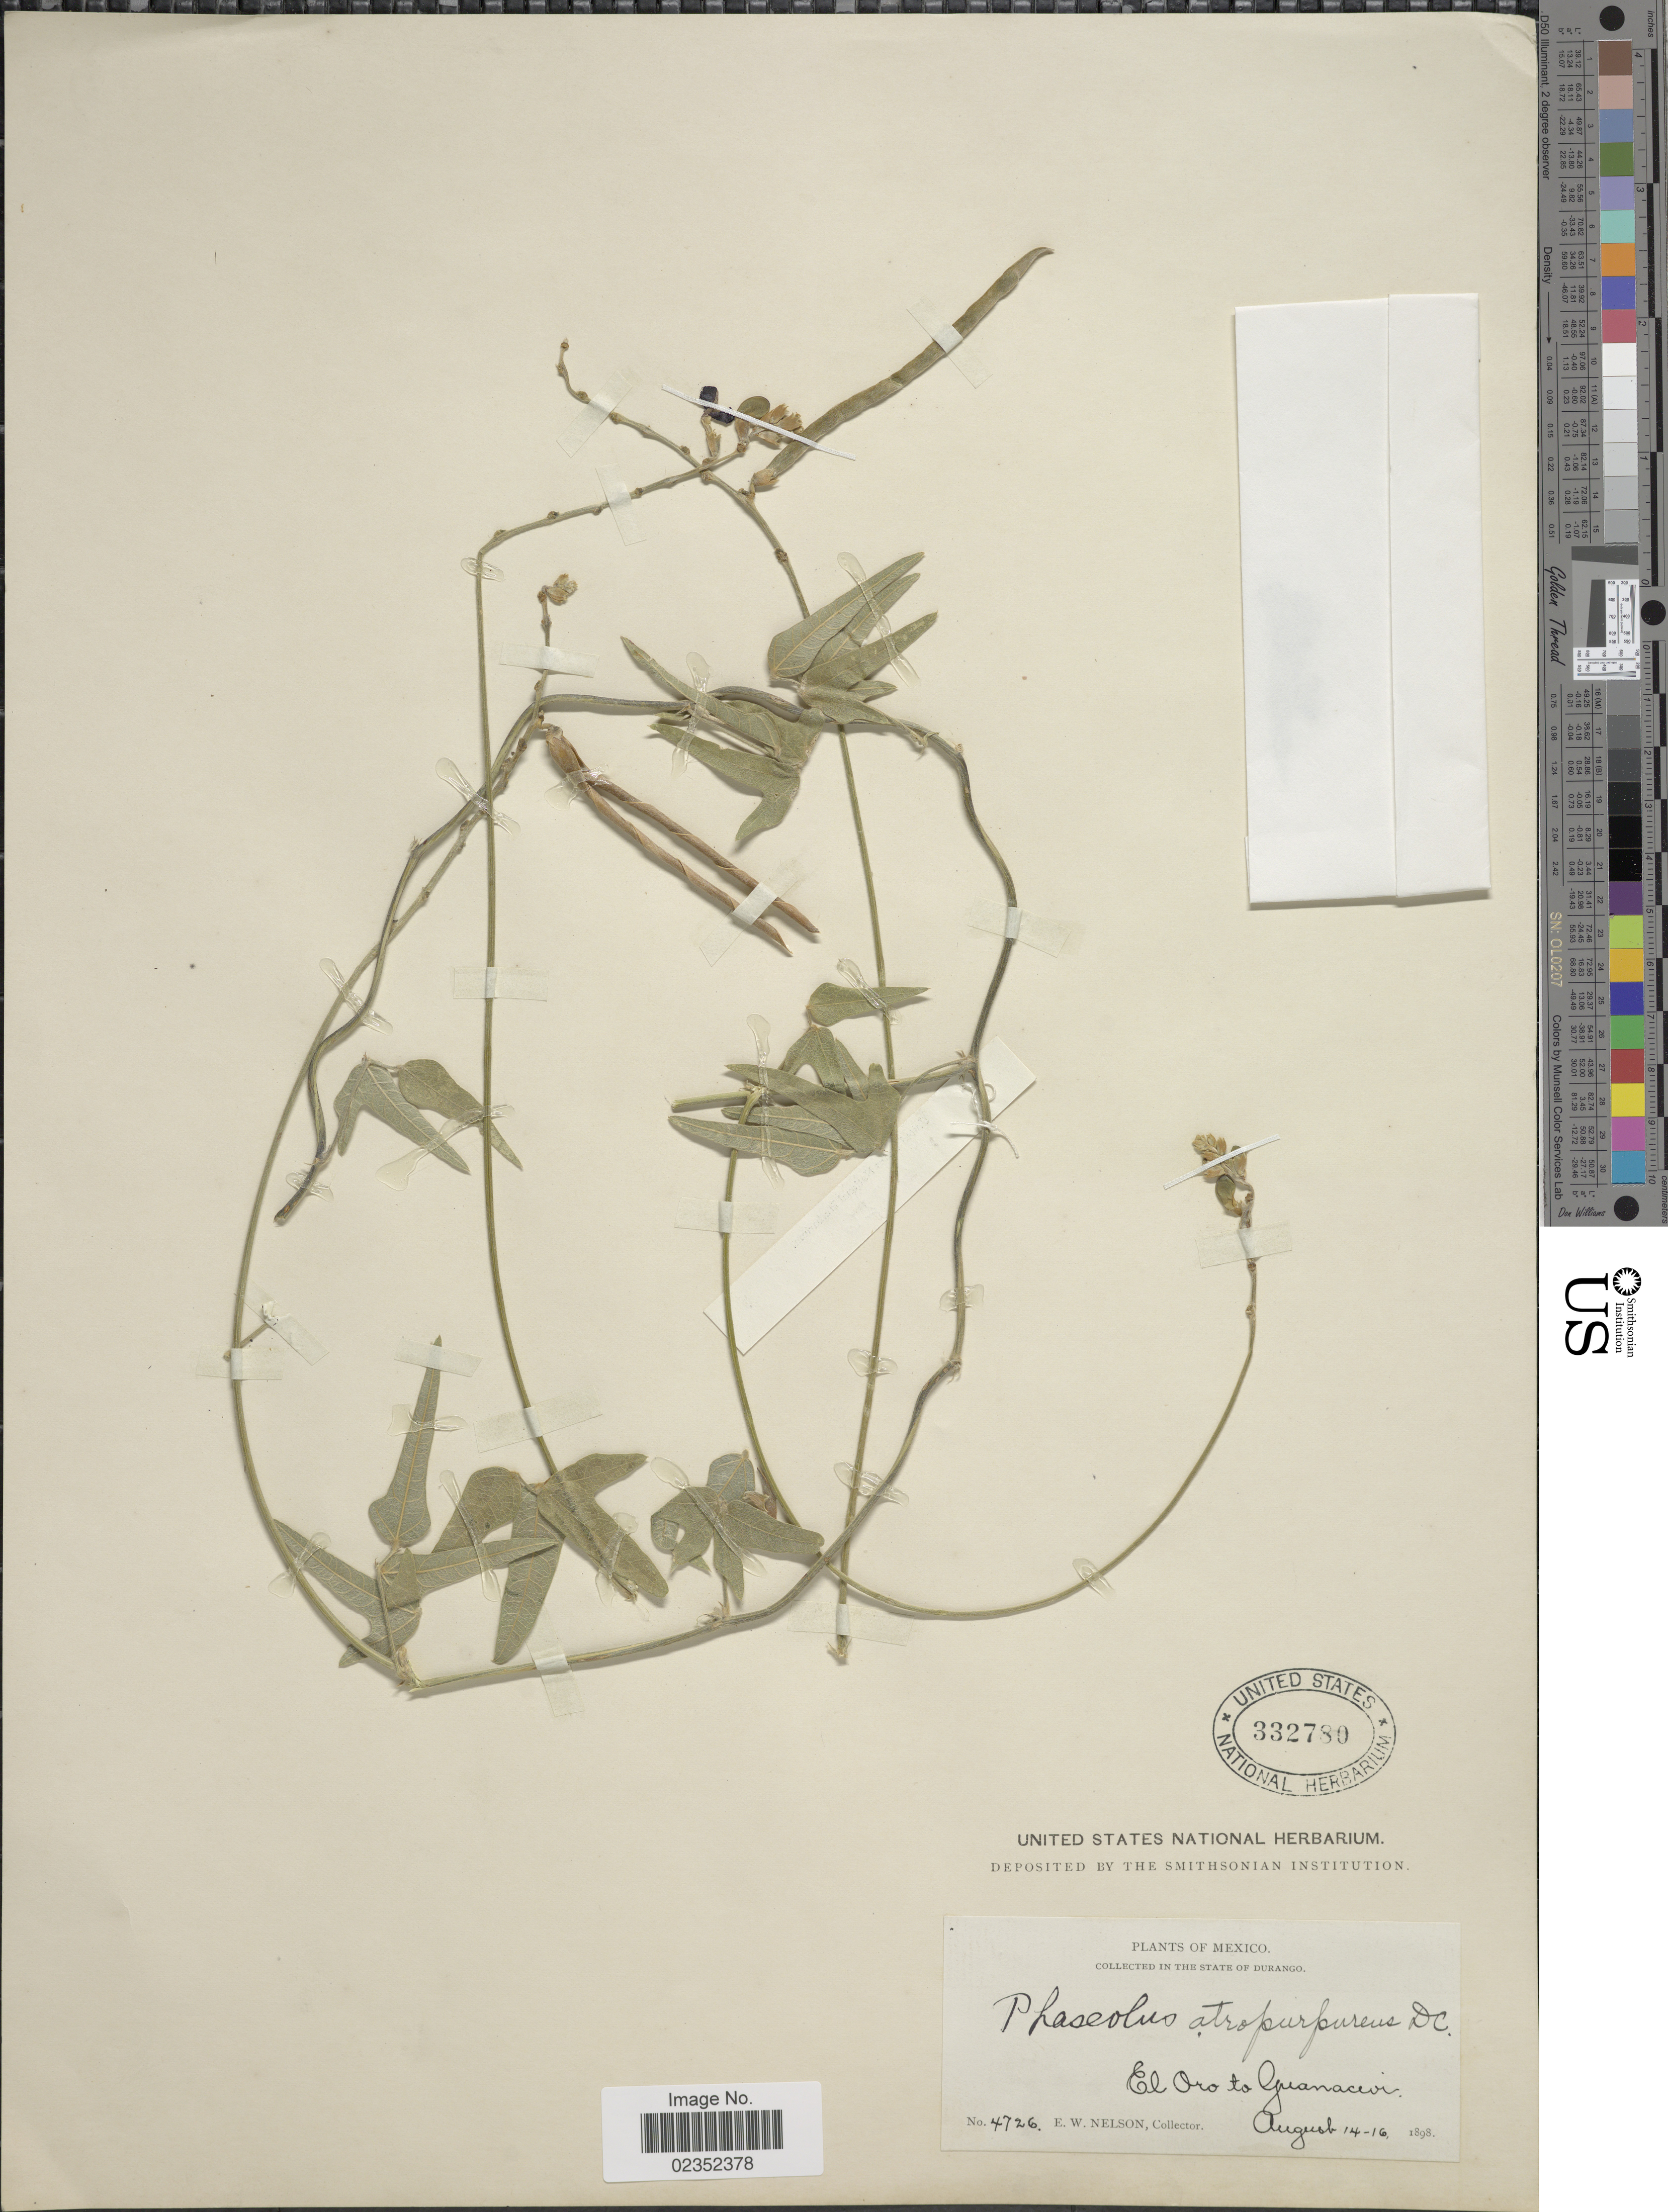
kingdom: Plantae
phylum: Tracheophyta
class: Magnoliopsida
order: Fabales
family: Fabaceae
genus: Macroptilium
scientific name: Macroptilium atropurpureum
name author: (DC.) Urb.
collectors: E. W. Nelson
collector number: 4726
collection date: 1898-08-14/1898-08-16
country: Mexico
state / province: Durango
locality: El Oro to Guanacevi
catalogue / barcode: US 332780